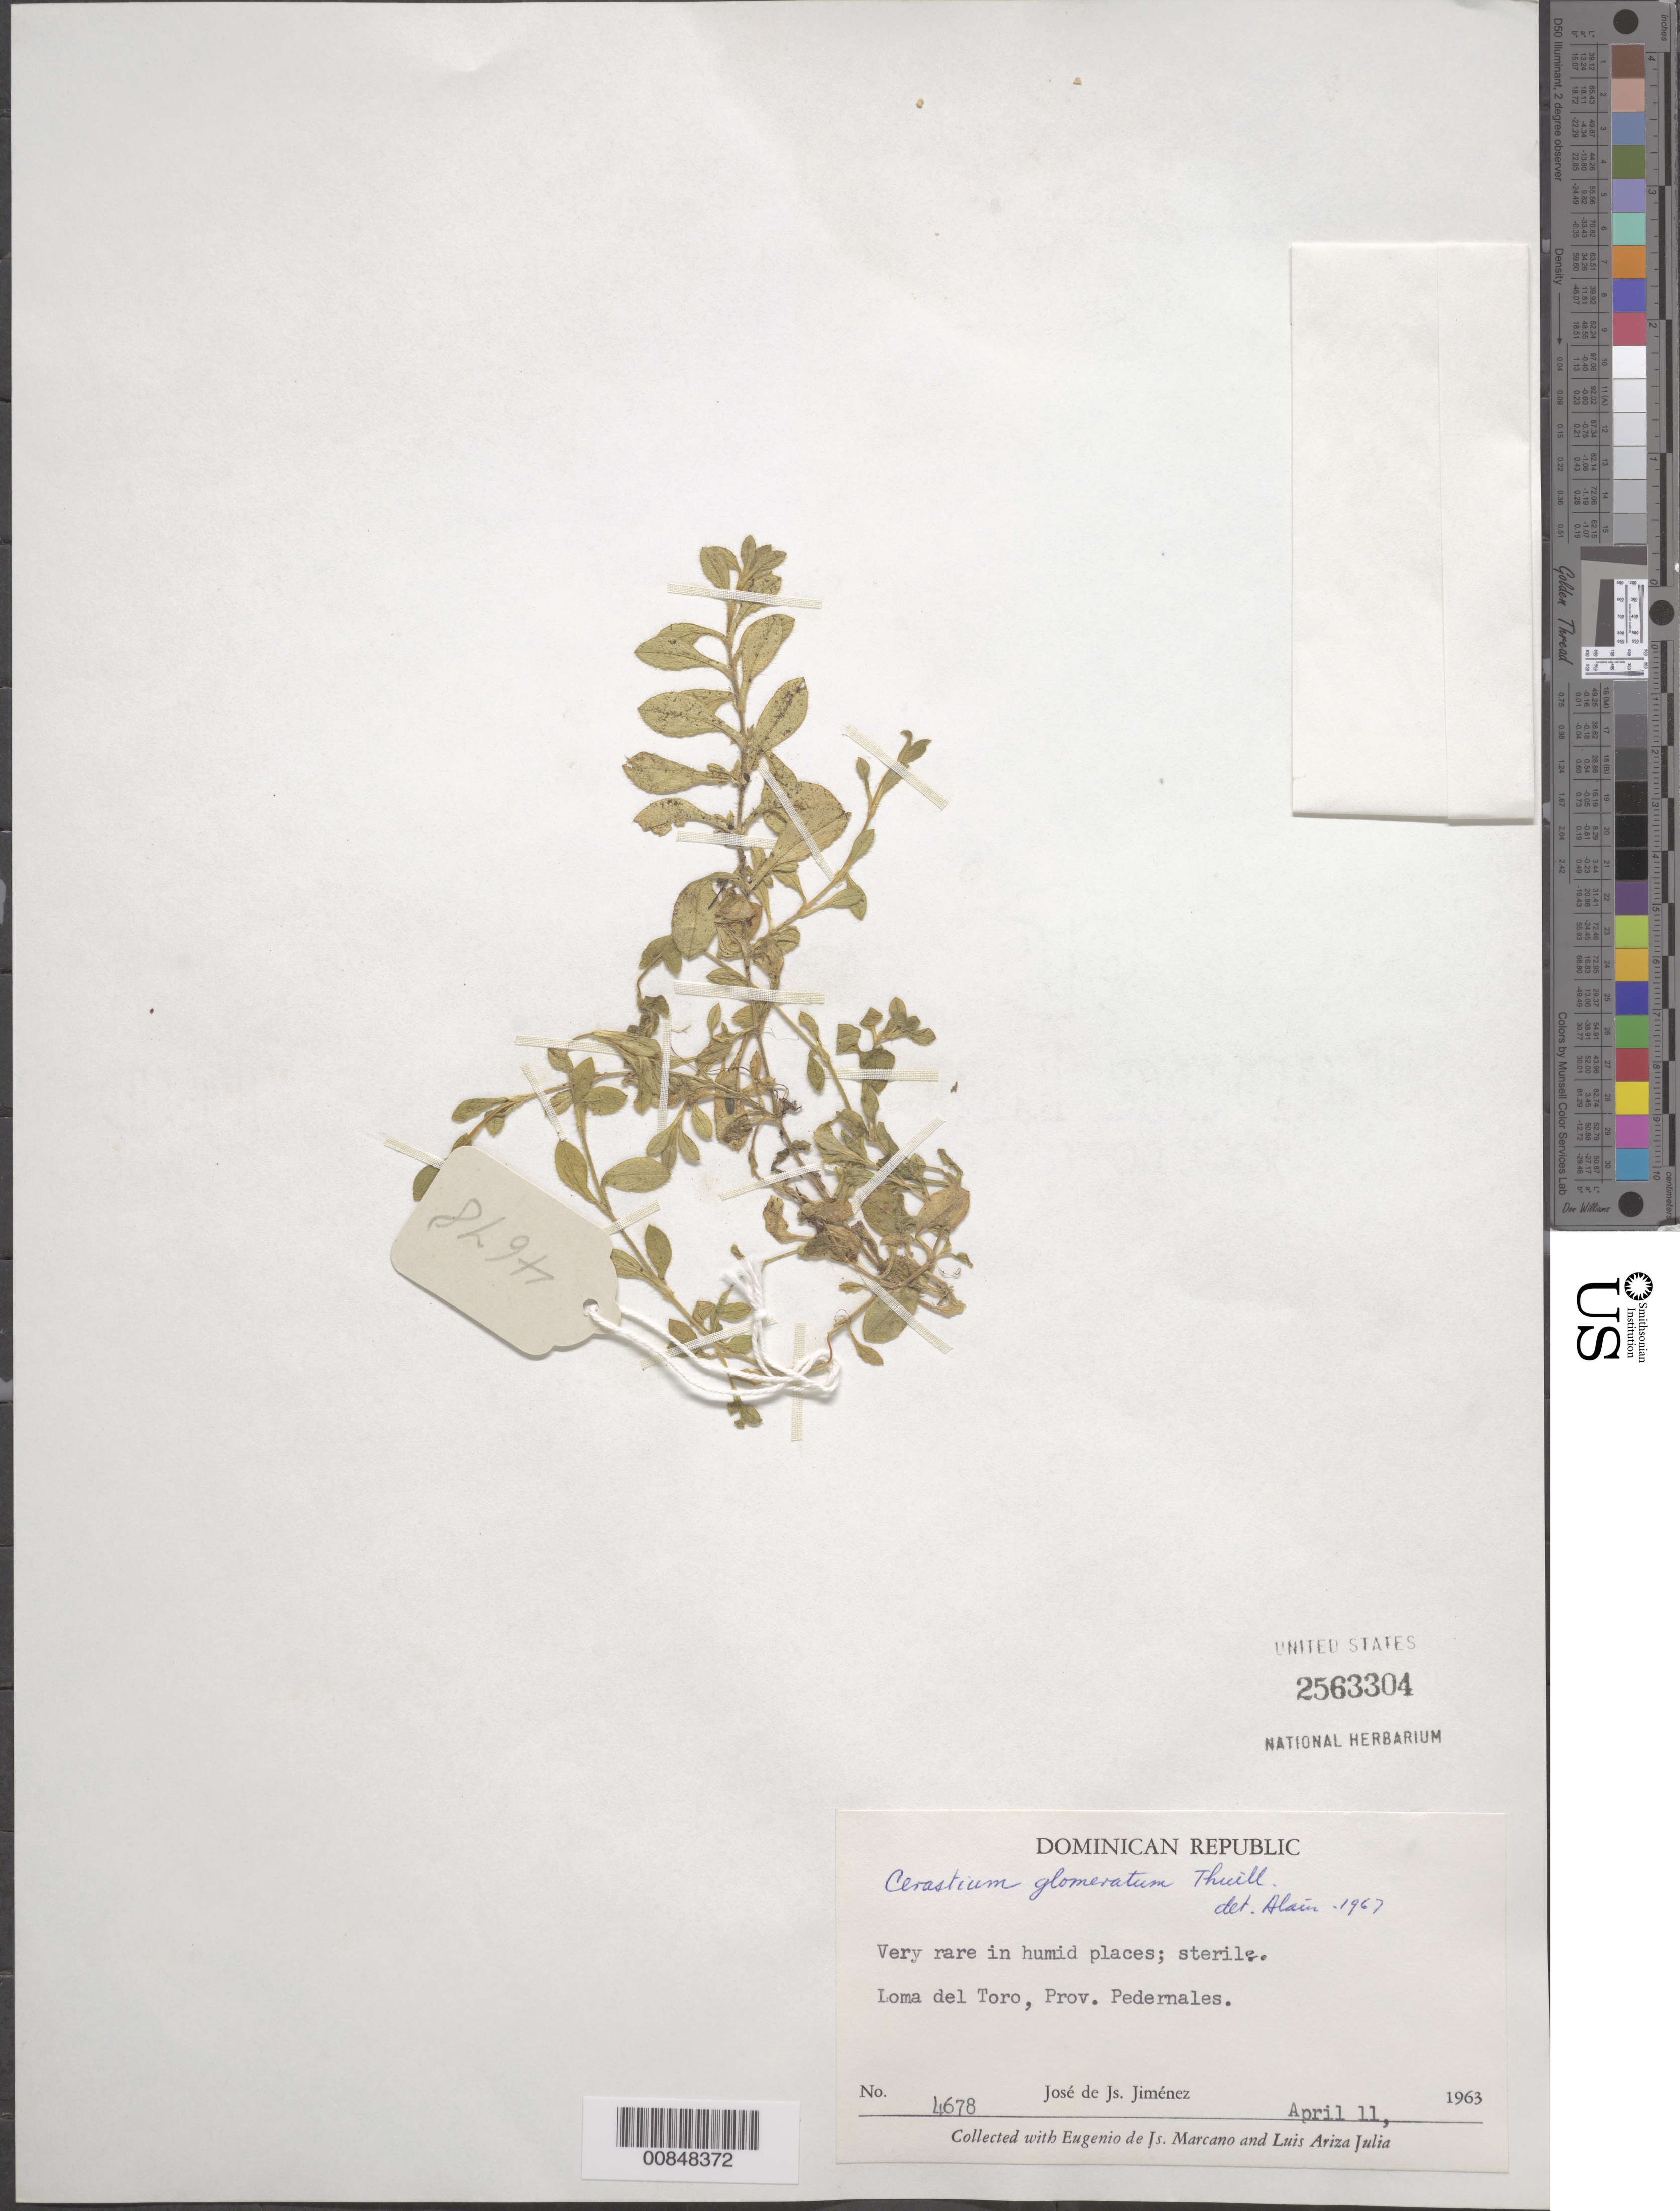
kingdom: Plantae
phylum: Tracheophyta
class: Magnoliopsida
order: Caryophyllales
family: Caryophyllaceae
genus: Cerastium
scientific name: Cerastium glomeratum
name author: Thuill.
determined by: Liogier, Alain H.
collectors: J. J. Jiménez Almonte, E. J. Marcano F. & L. Ariza-Julia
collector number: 4678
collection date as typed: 11 Apr 1963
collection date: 1963-04-11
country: Dominican Republic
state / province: Pedernales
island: Hispaniola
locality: Loma del Toro.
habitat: Very rare in humid places.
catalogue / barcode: US 2563304